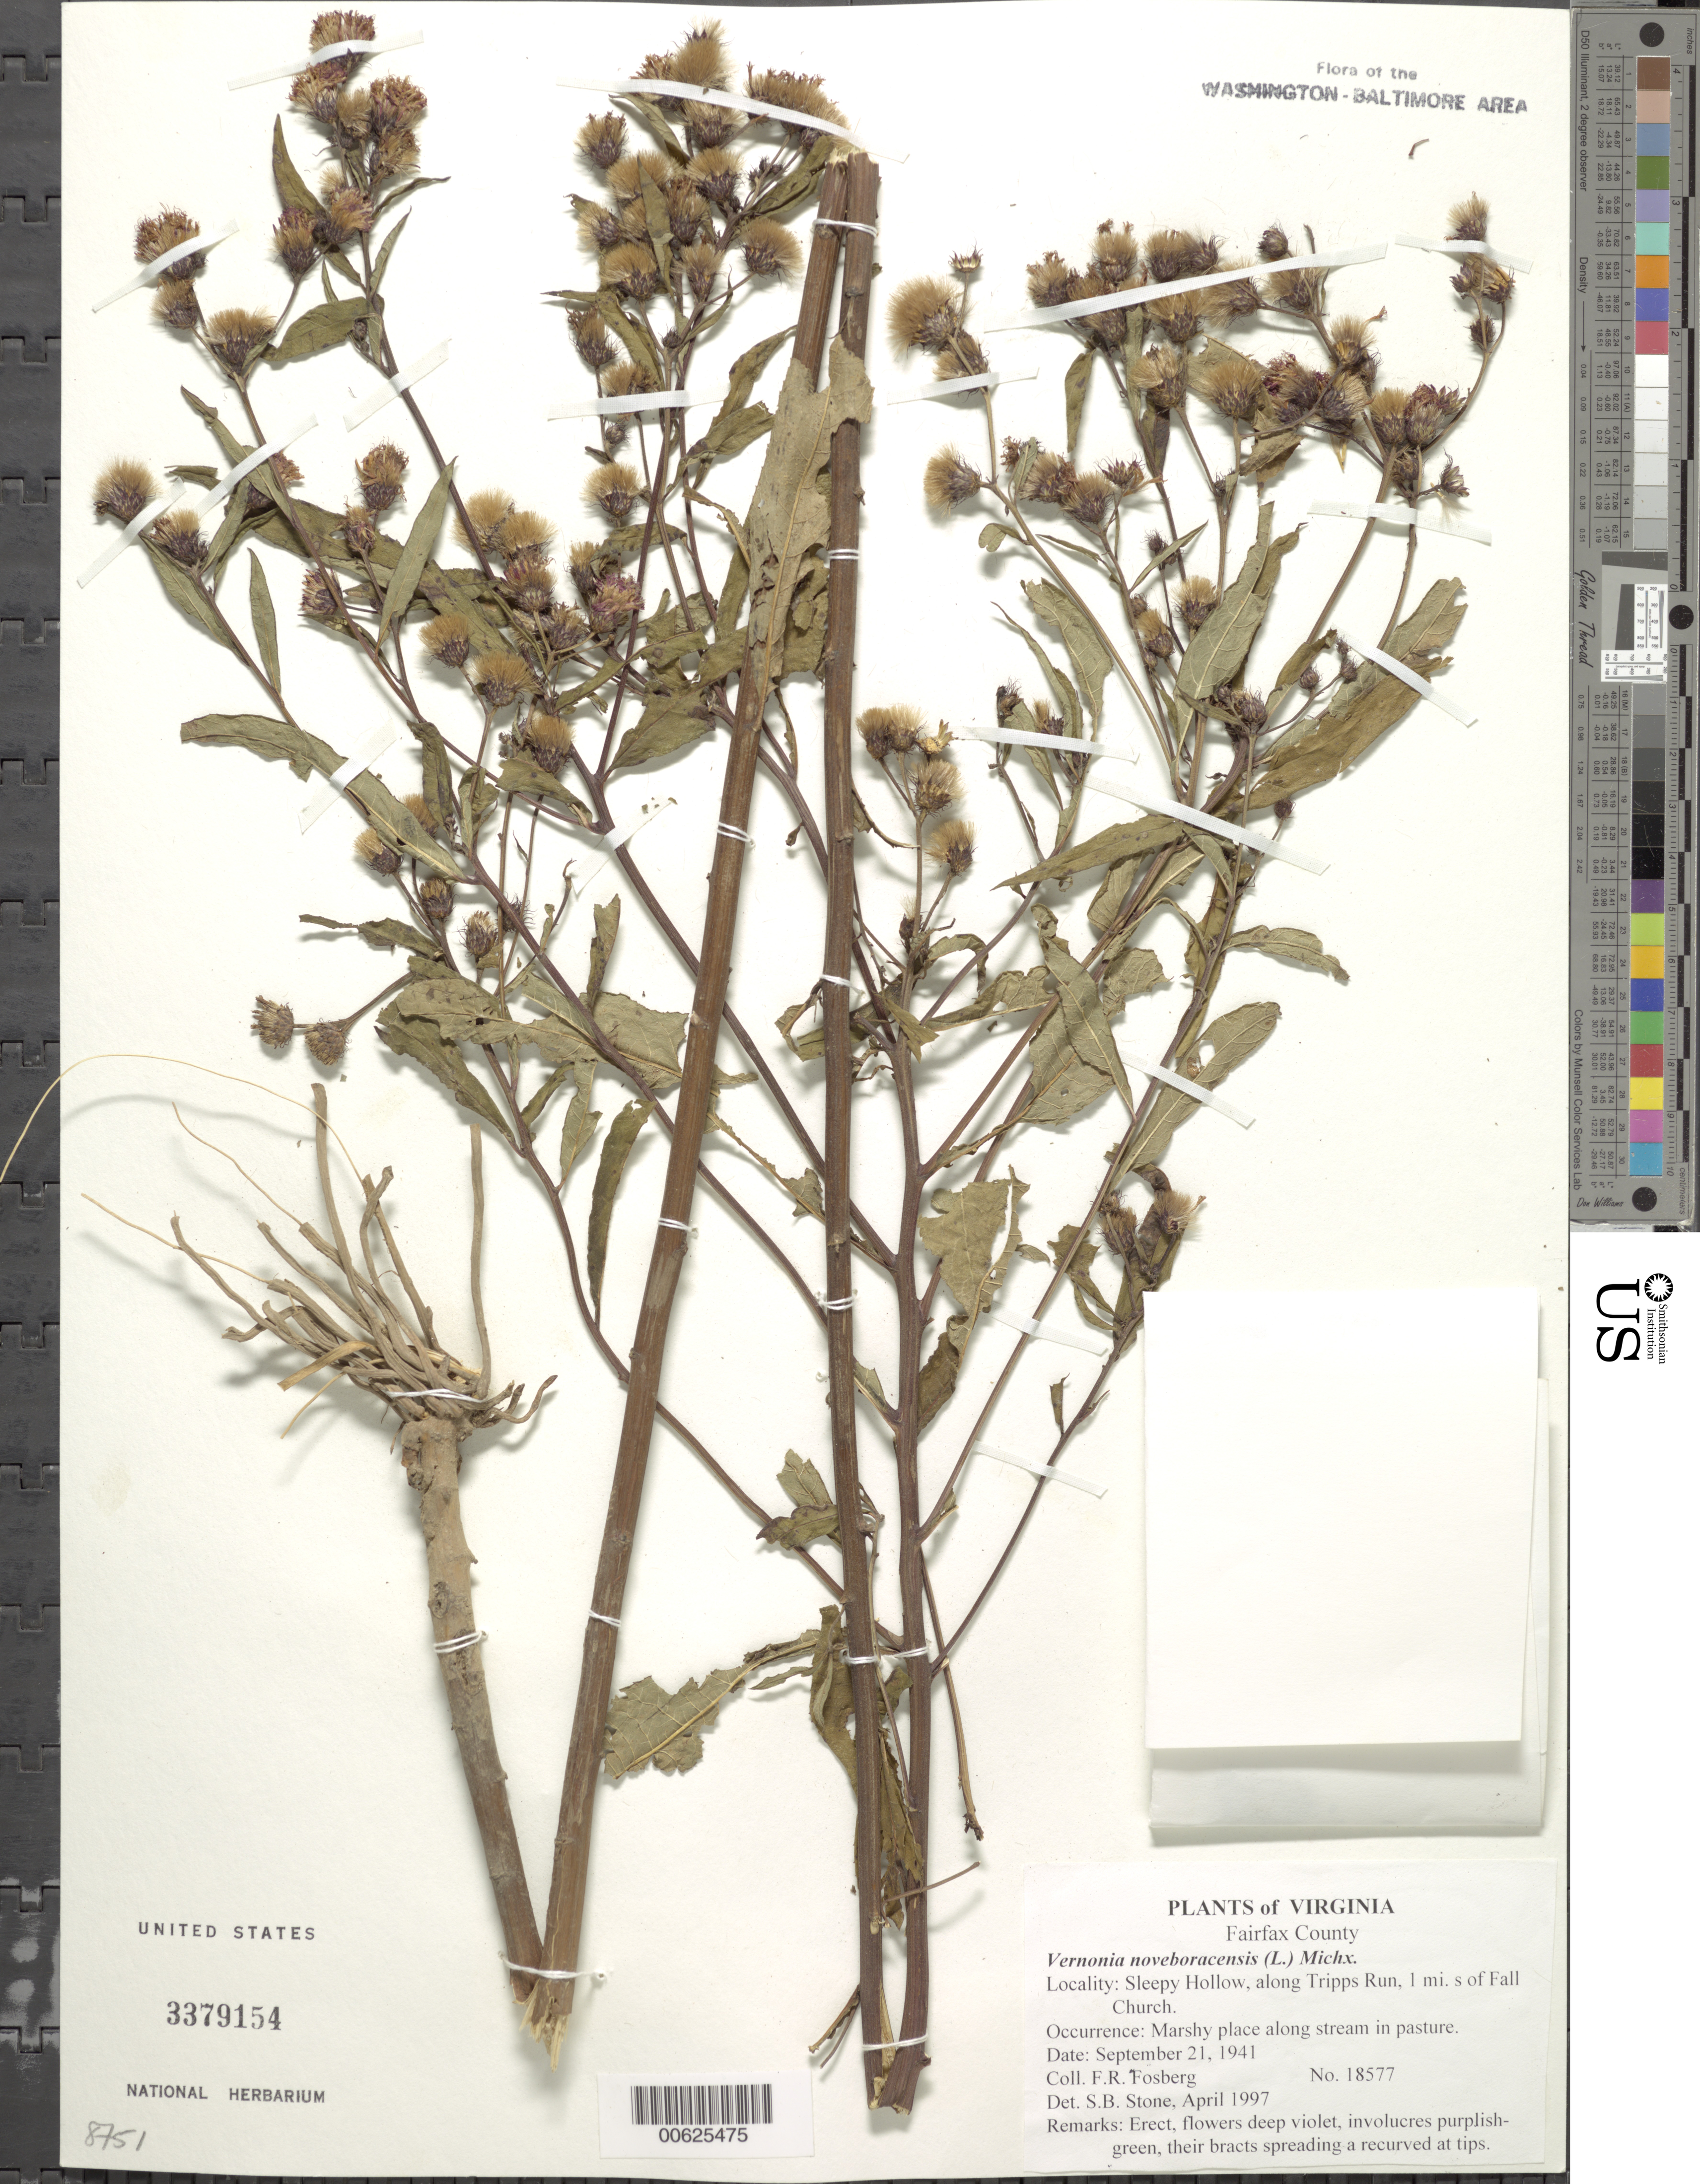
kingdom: Plantae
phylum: Tracheophyta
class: Magnoliopsida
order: Asterales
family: Asteraceae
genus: Vernonia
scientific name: Vernonia noveboracensis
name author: (L.) Michx.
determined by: Stone, S. B.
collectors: F. R. Fosberg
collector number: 18577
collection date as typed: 21 Sep 1941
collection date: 1941-09-21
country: United States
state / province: Virginia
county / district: Fairfax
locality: Sleepy Hollow, along Tripps Run, 1 mi. S of Falls Church.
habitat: Marshy place along stream in pasture.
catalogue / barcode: US 3379154